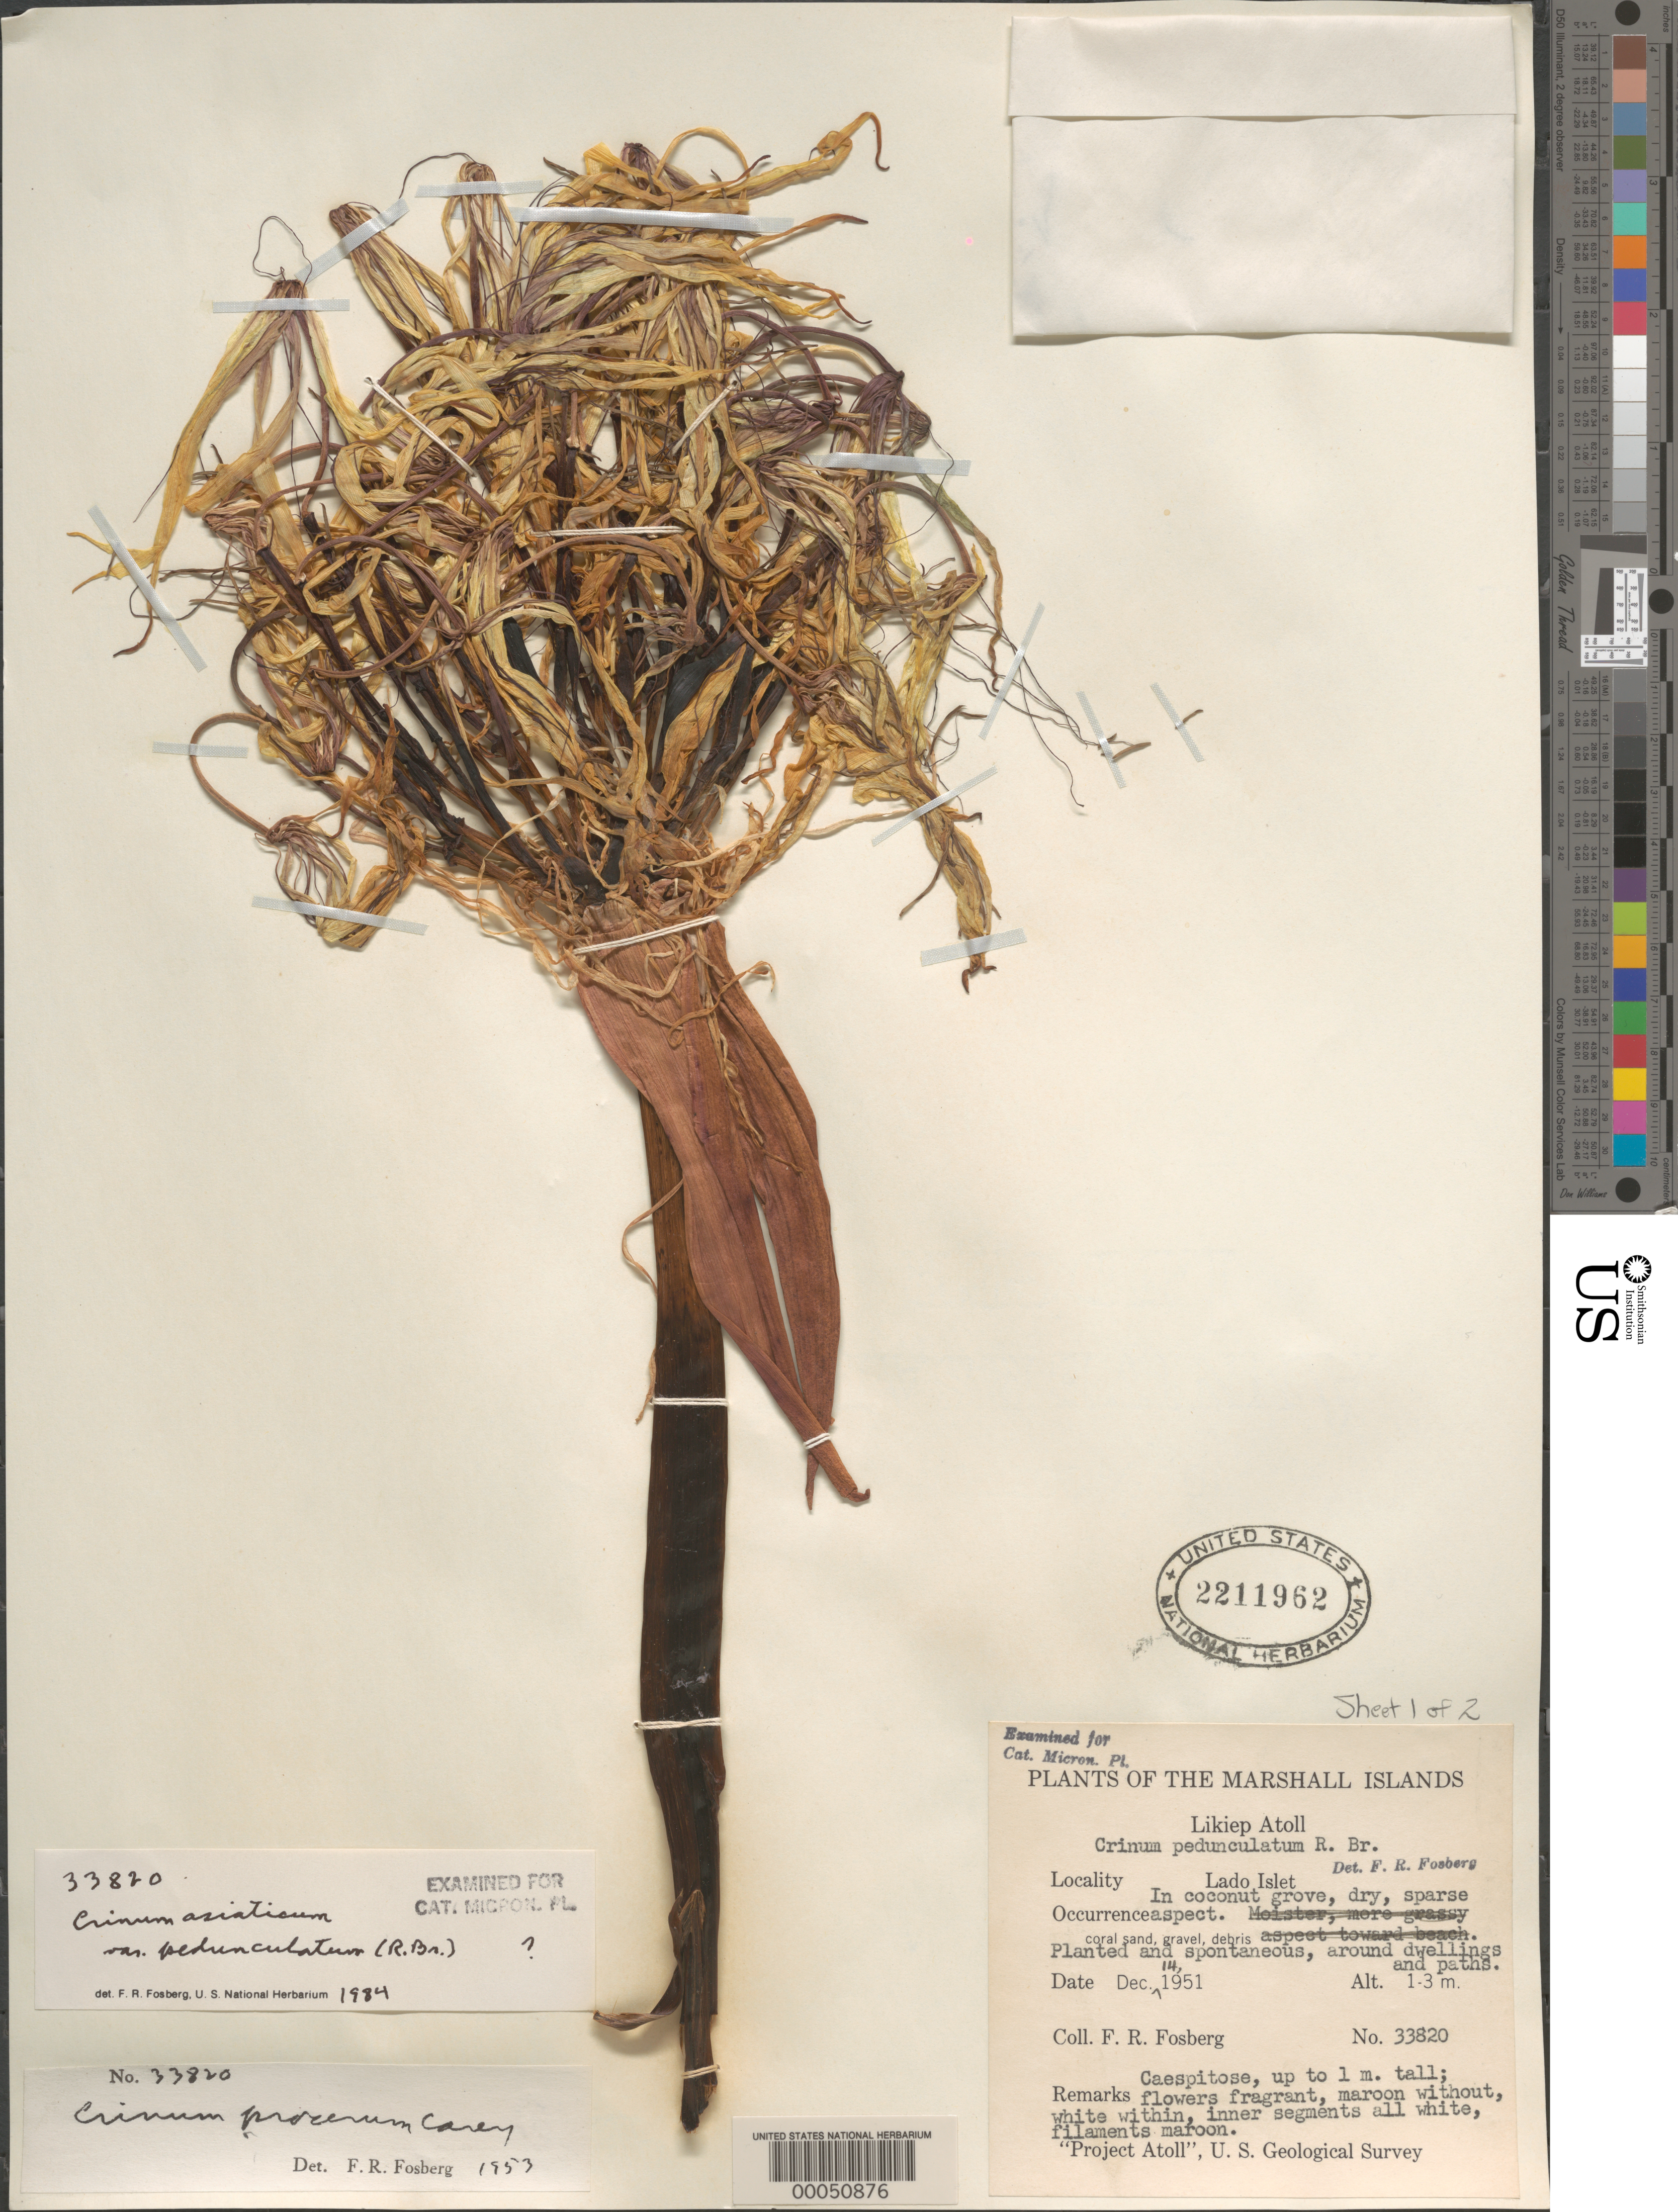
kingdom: Plantae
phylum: Tracheophyta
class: Liliopsida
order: Asparagales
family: Amaryllidaceae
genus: Crinum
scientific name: Crinum asiaticum var. pedunculatum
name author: (R. Br.) Fosberg & Sachet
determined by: Fosberg, F. R.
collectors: F. R. Fosberg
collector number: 33820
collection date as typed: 14 Dec 1951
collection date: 1951-12-14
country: Marshall Islands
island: Likiep Island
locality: Lado Islet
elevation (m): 1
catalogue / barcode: US 2211962